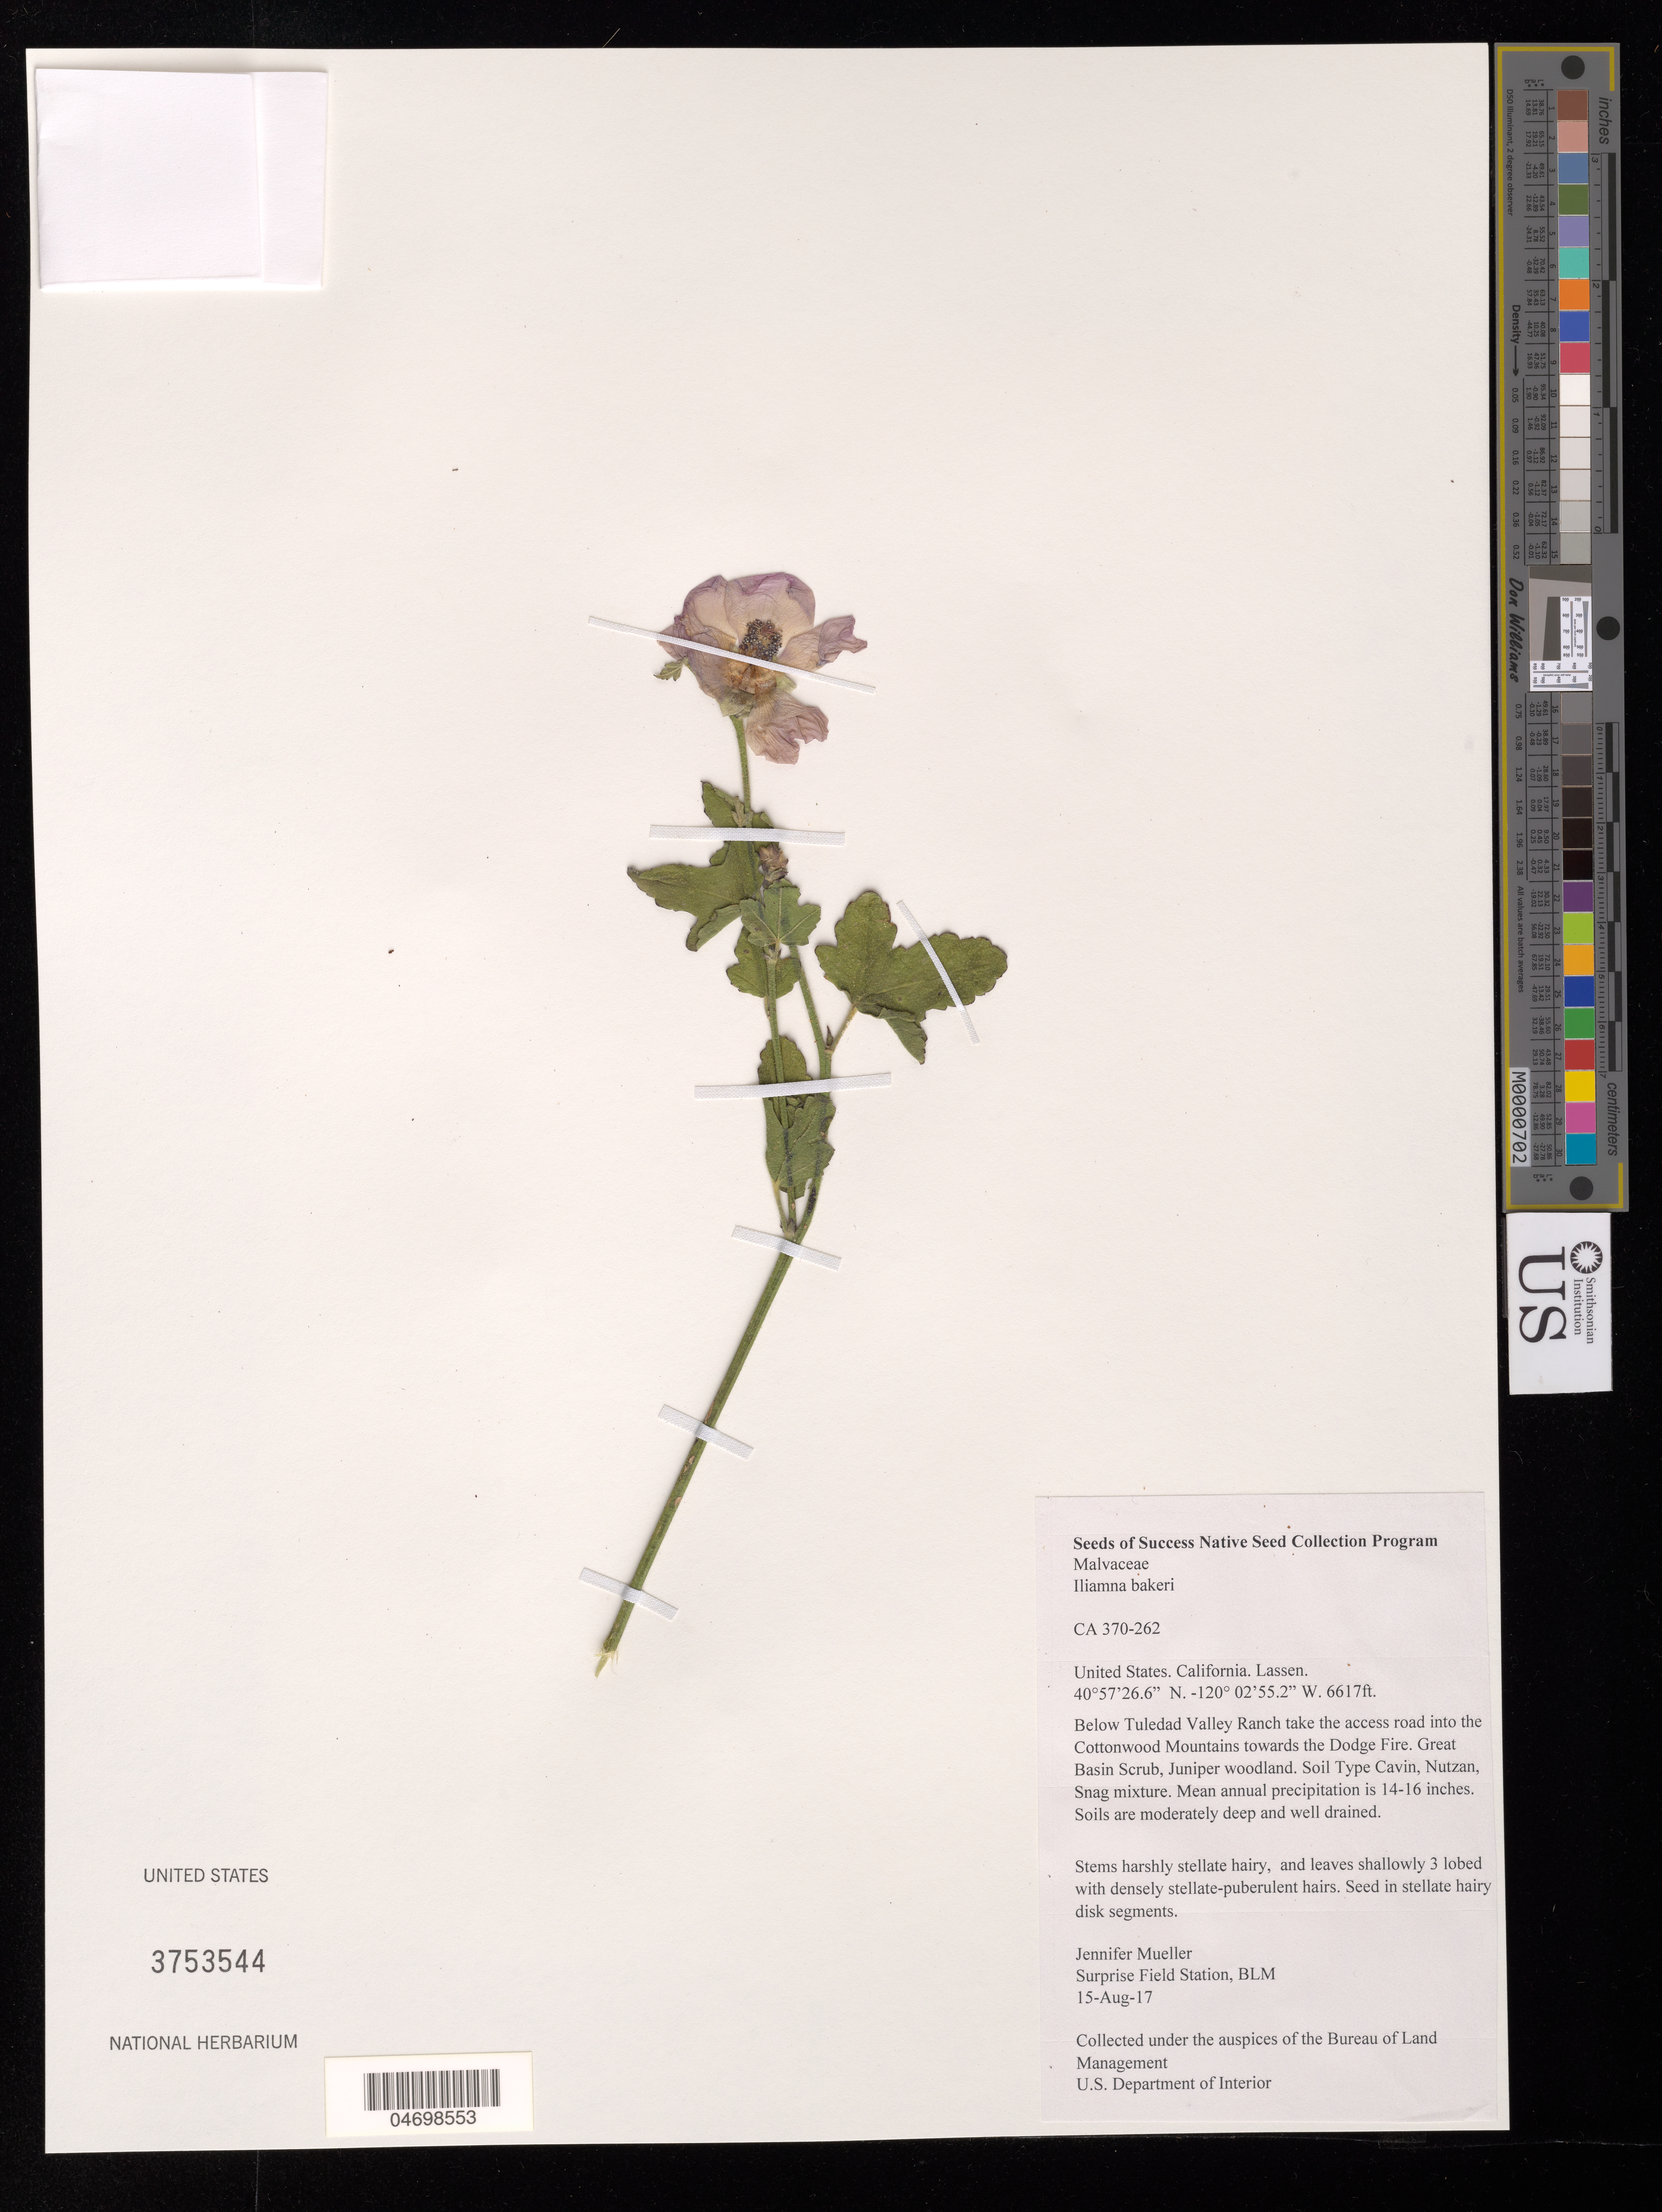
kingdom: Plantae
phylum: Tracheophyta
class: Magnoliopsida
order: Malvales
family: Malvaceae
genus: Iliamna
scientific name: Iliamna bakeri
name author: (Jeps.) Wiggins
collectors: J. Mueller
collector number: CA370-262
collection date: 2017-08-15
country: United States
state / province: California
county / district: Lassen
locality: Cottonwood Mountains, Dodge Fire Complex Boundary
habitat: Great Basin Scrub, Juniper woodland. Soil Type Cavin, Nutzan, Snag mixture. Mean annual precipitation is 14-16 inches. Soils are moderately deep and well drained.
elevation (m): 2017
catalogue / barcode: US 3753544